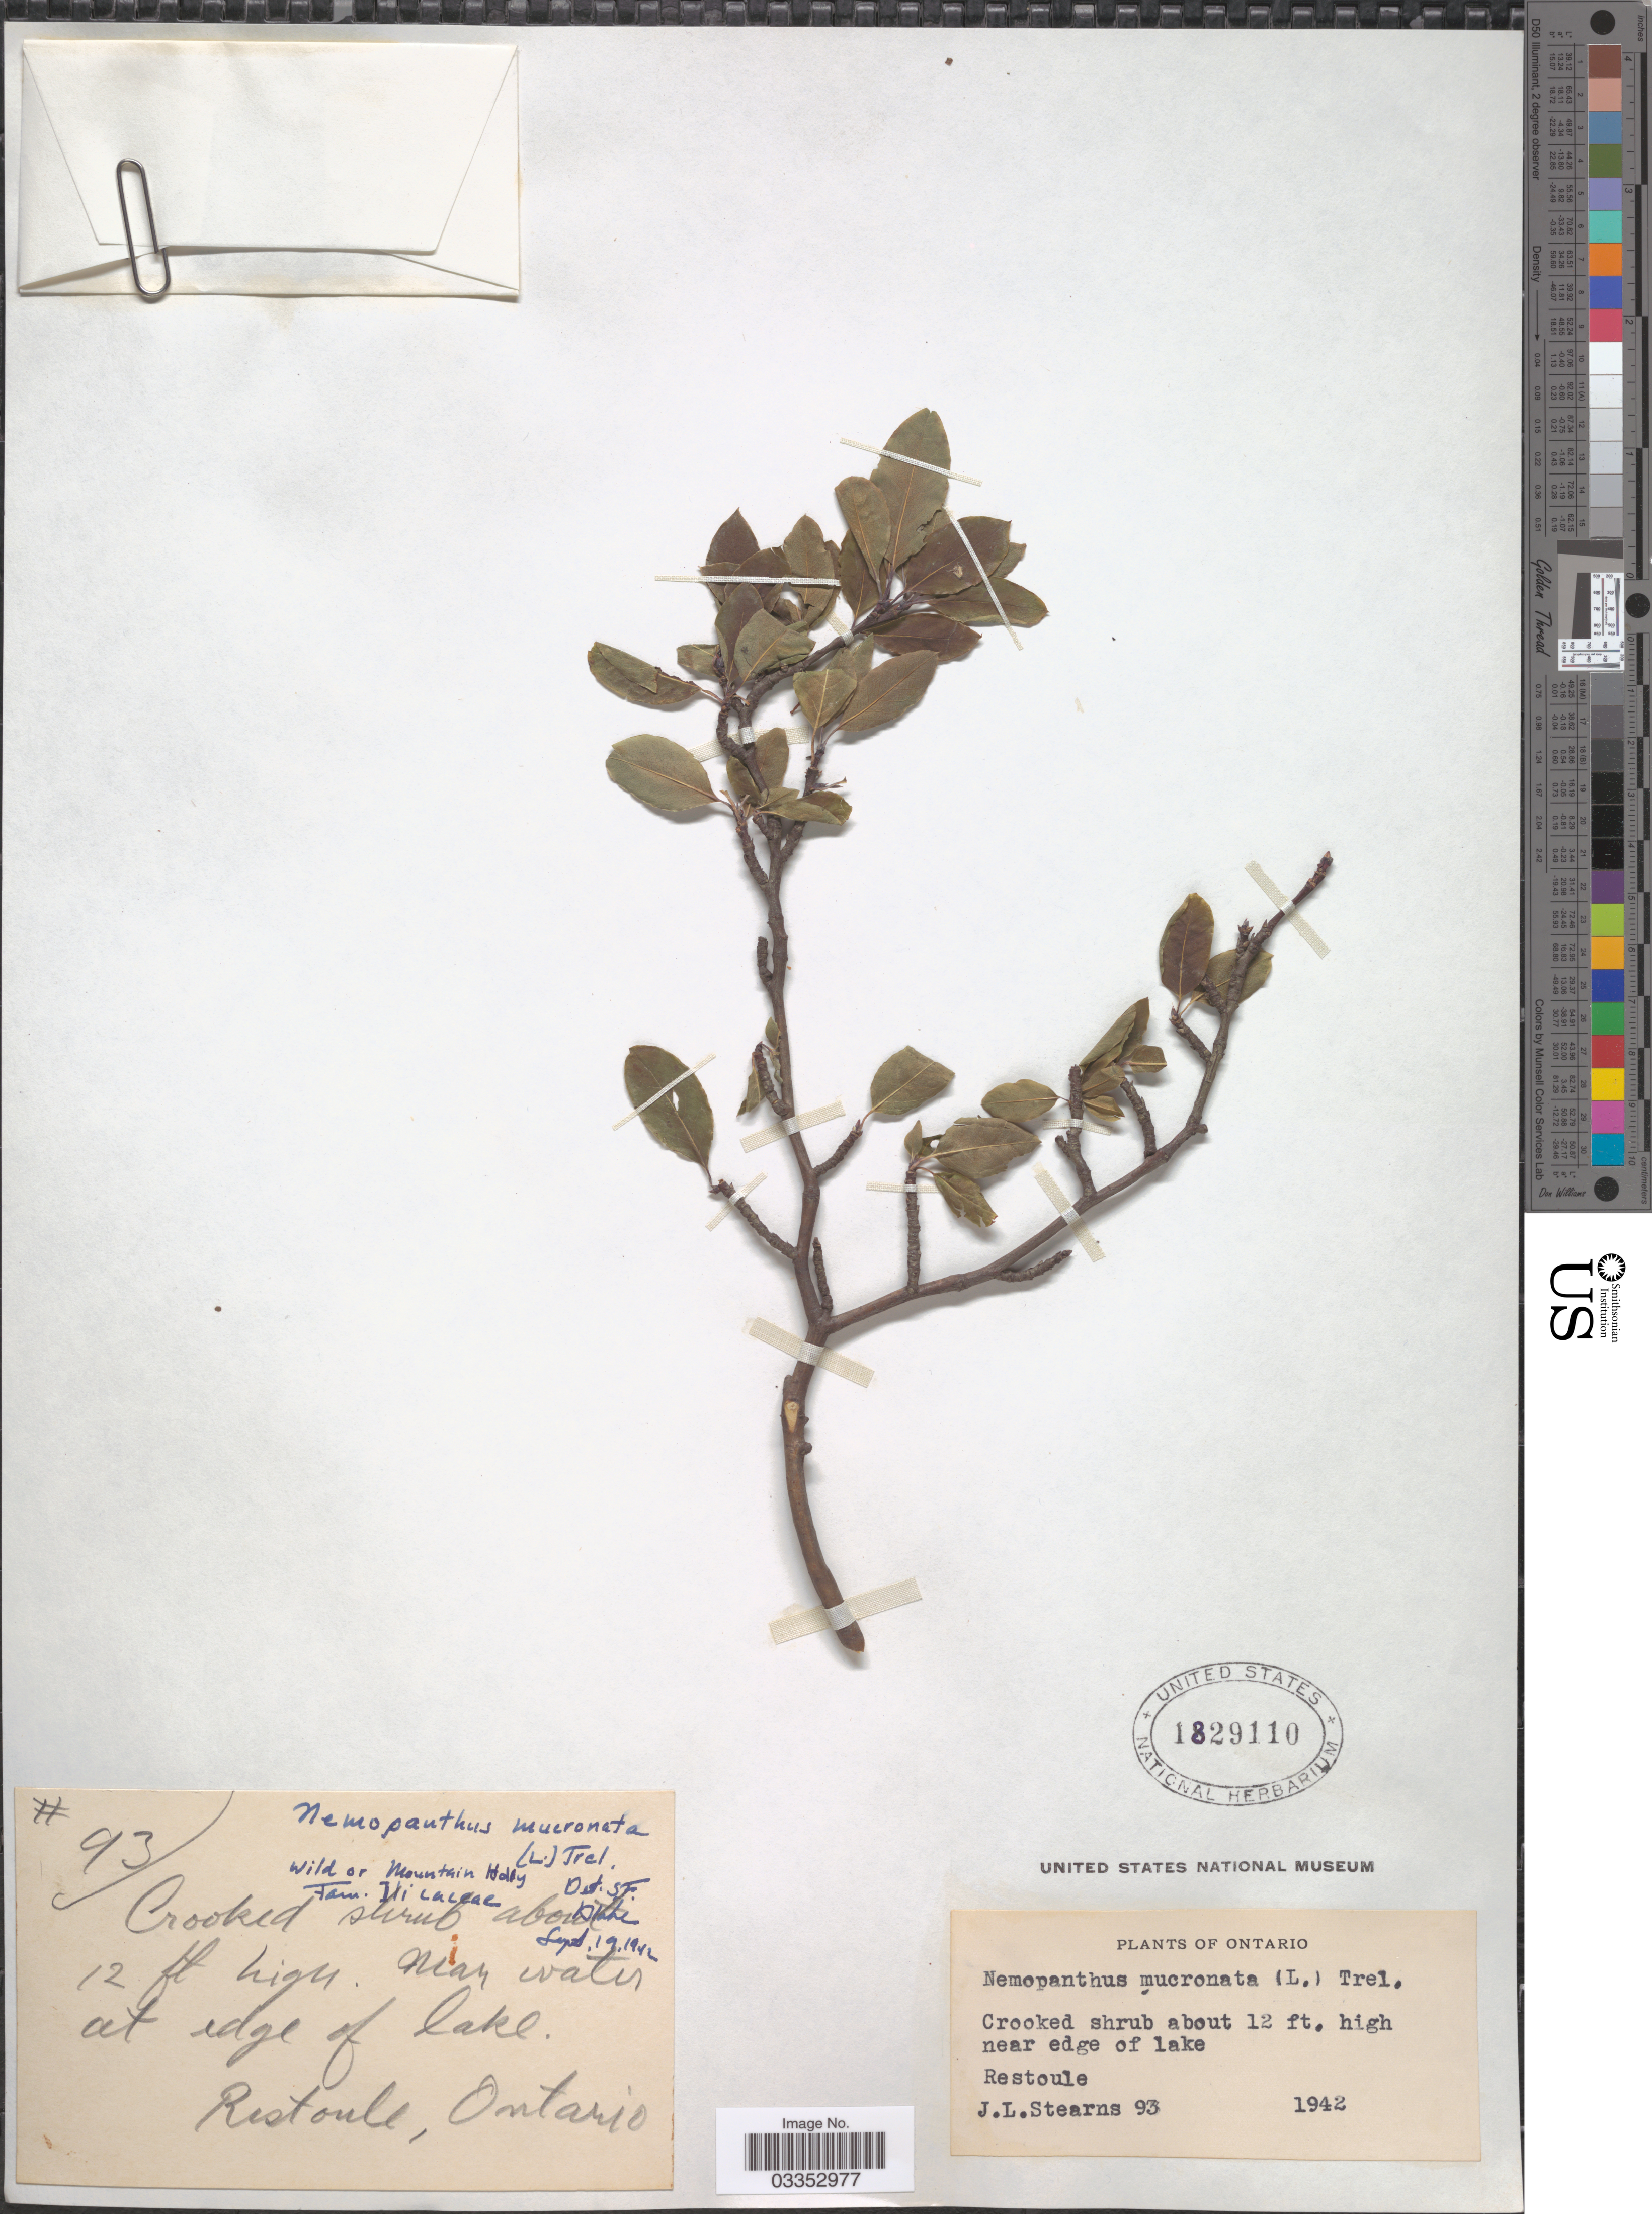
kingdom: Plantae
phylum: Tracheophyta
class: Magnoliopsida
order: Aquifoliales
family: Aquifoliaceae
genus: Nemopanthus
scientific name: Nemopanthus mucronatus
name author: (L.) Trel.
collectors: J. Stearns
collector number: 93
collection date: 1942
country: Canada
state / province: Ontario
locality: Near edge of lake. Restoule.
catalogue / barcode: US 1829110